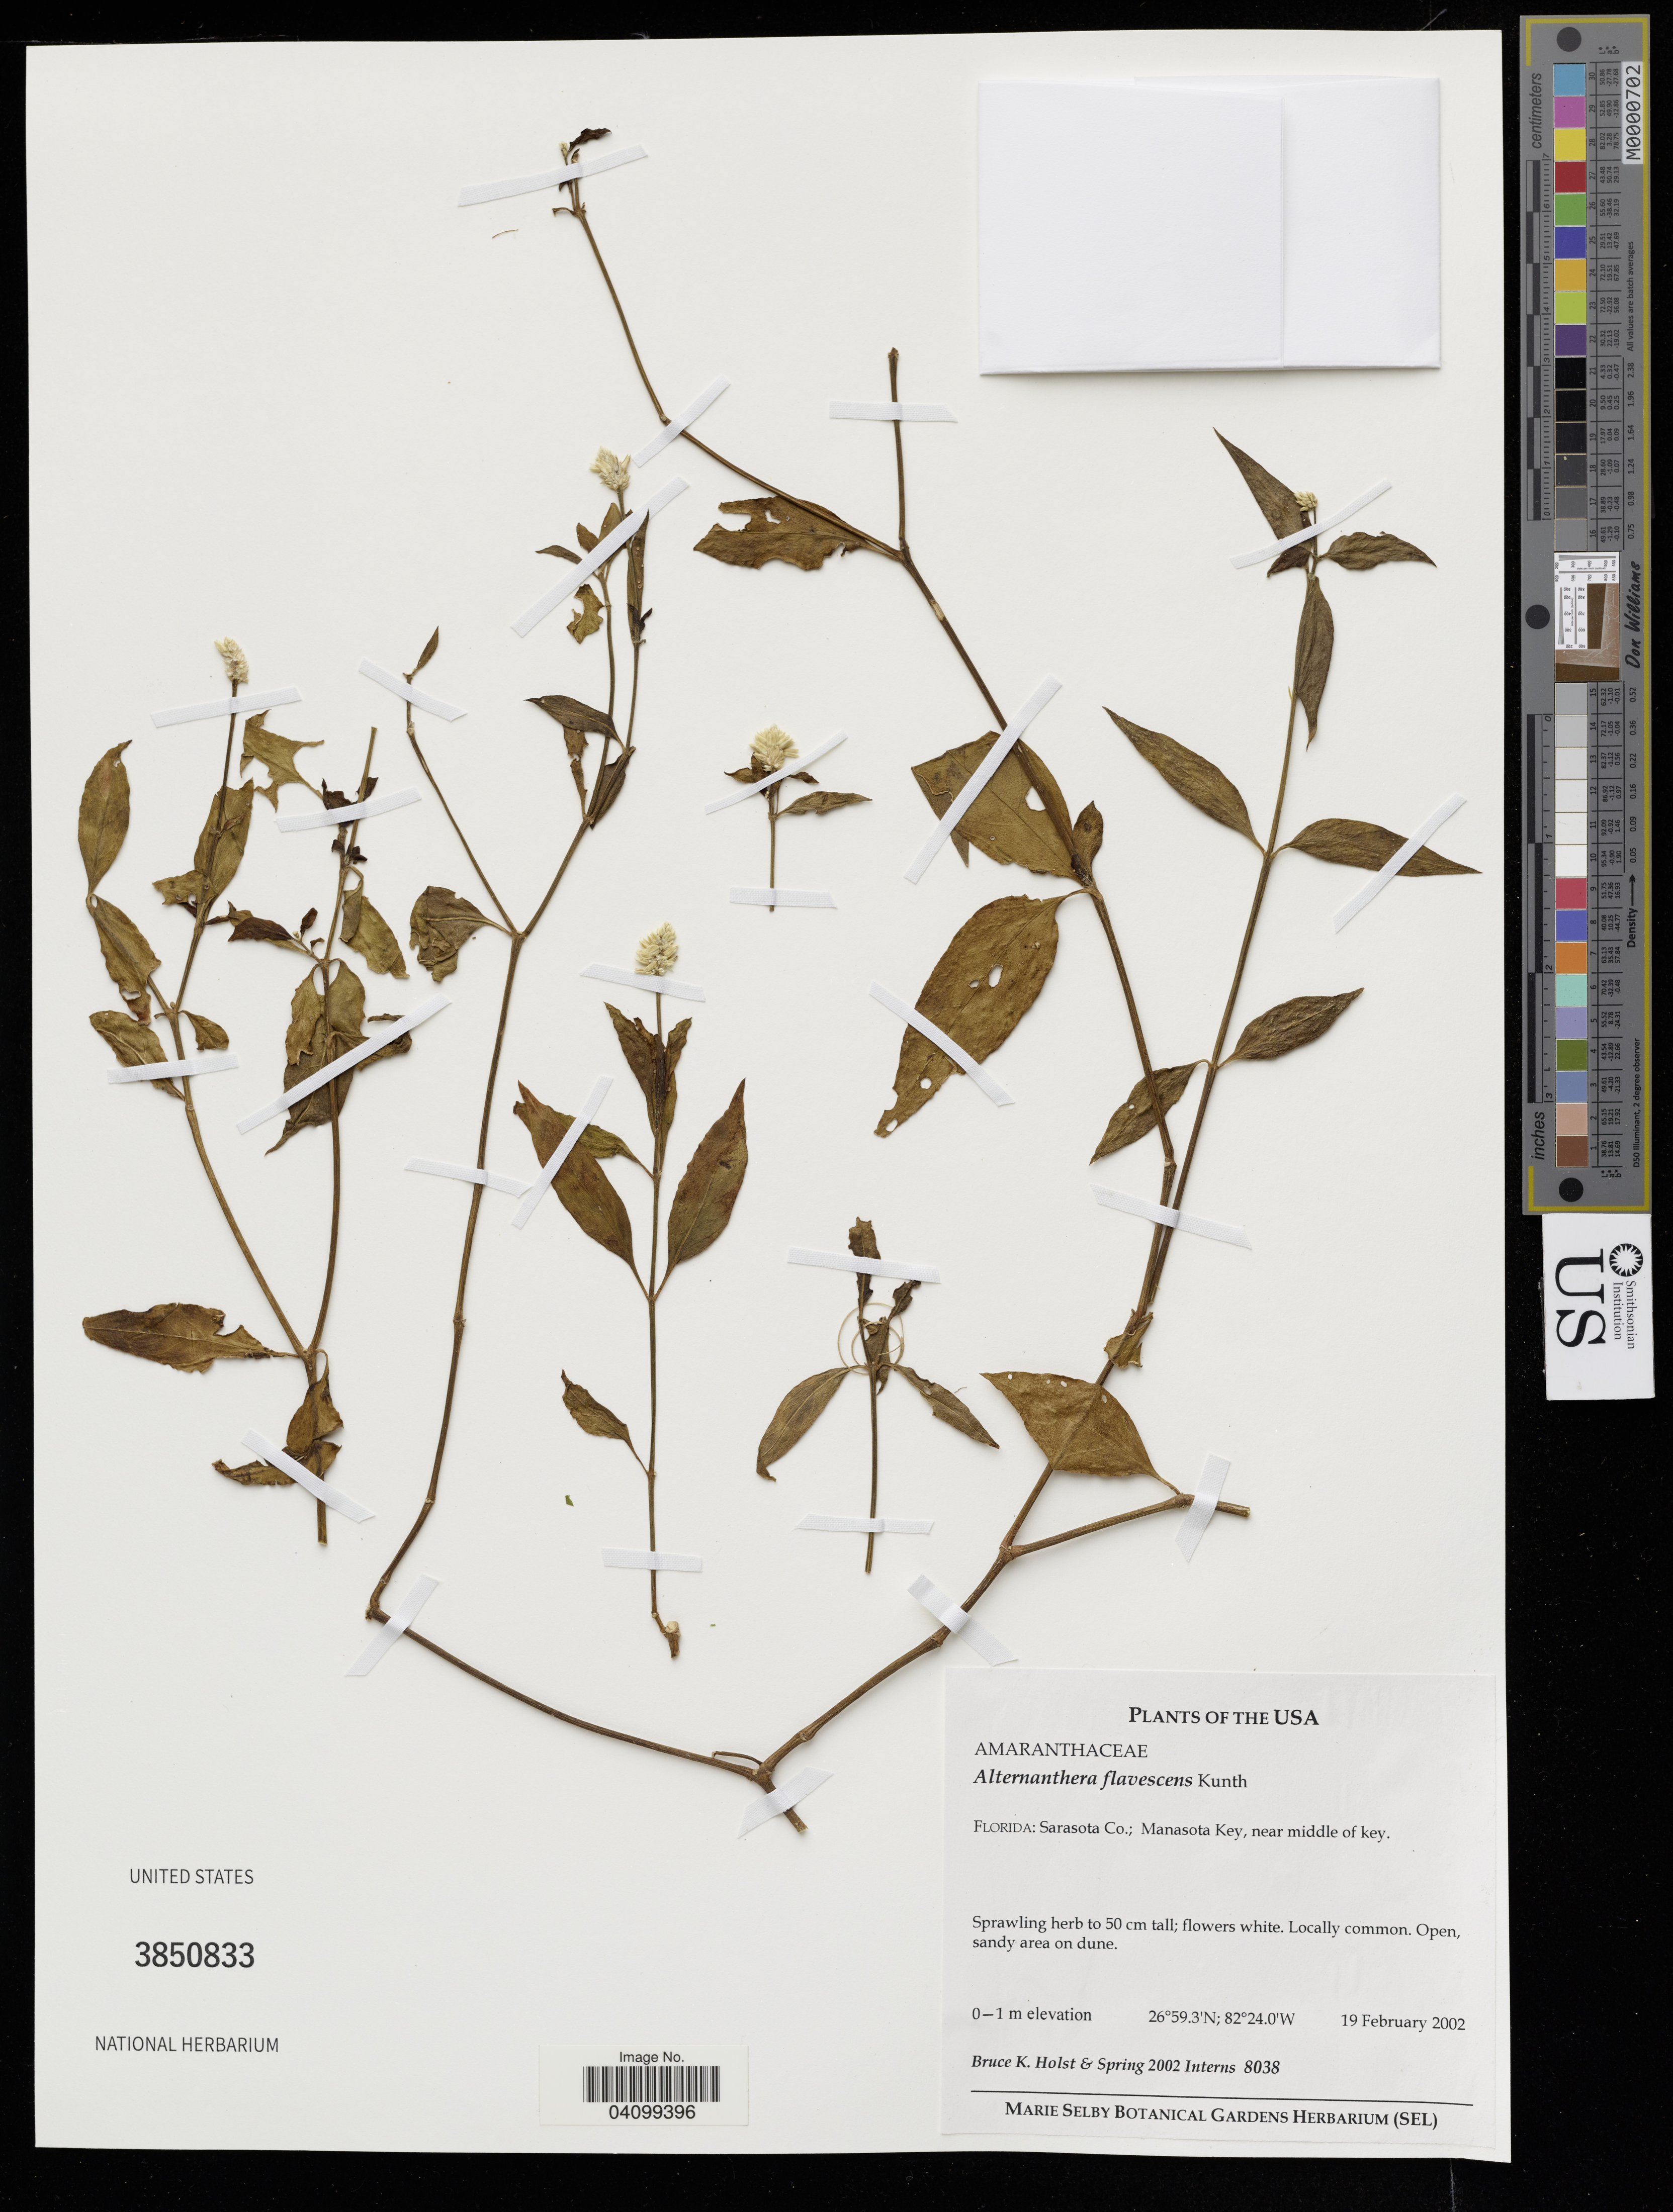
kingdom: Plantae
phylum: Tracheophyta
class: Magnoliopsida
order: Caryophyllales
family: Amaranthaceae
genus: Alternanthera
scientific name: Alternanthera flavescens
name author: Kunth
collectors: B. Holst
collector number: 8038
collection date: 2002-02-19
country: United States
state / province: Florida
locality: Sarasota Co.; Manasota Key, near middle of key.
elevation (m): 0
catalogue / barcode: US 3850833